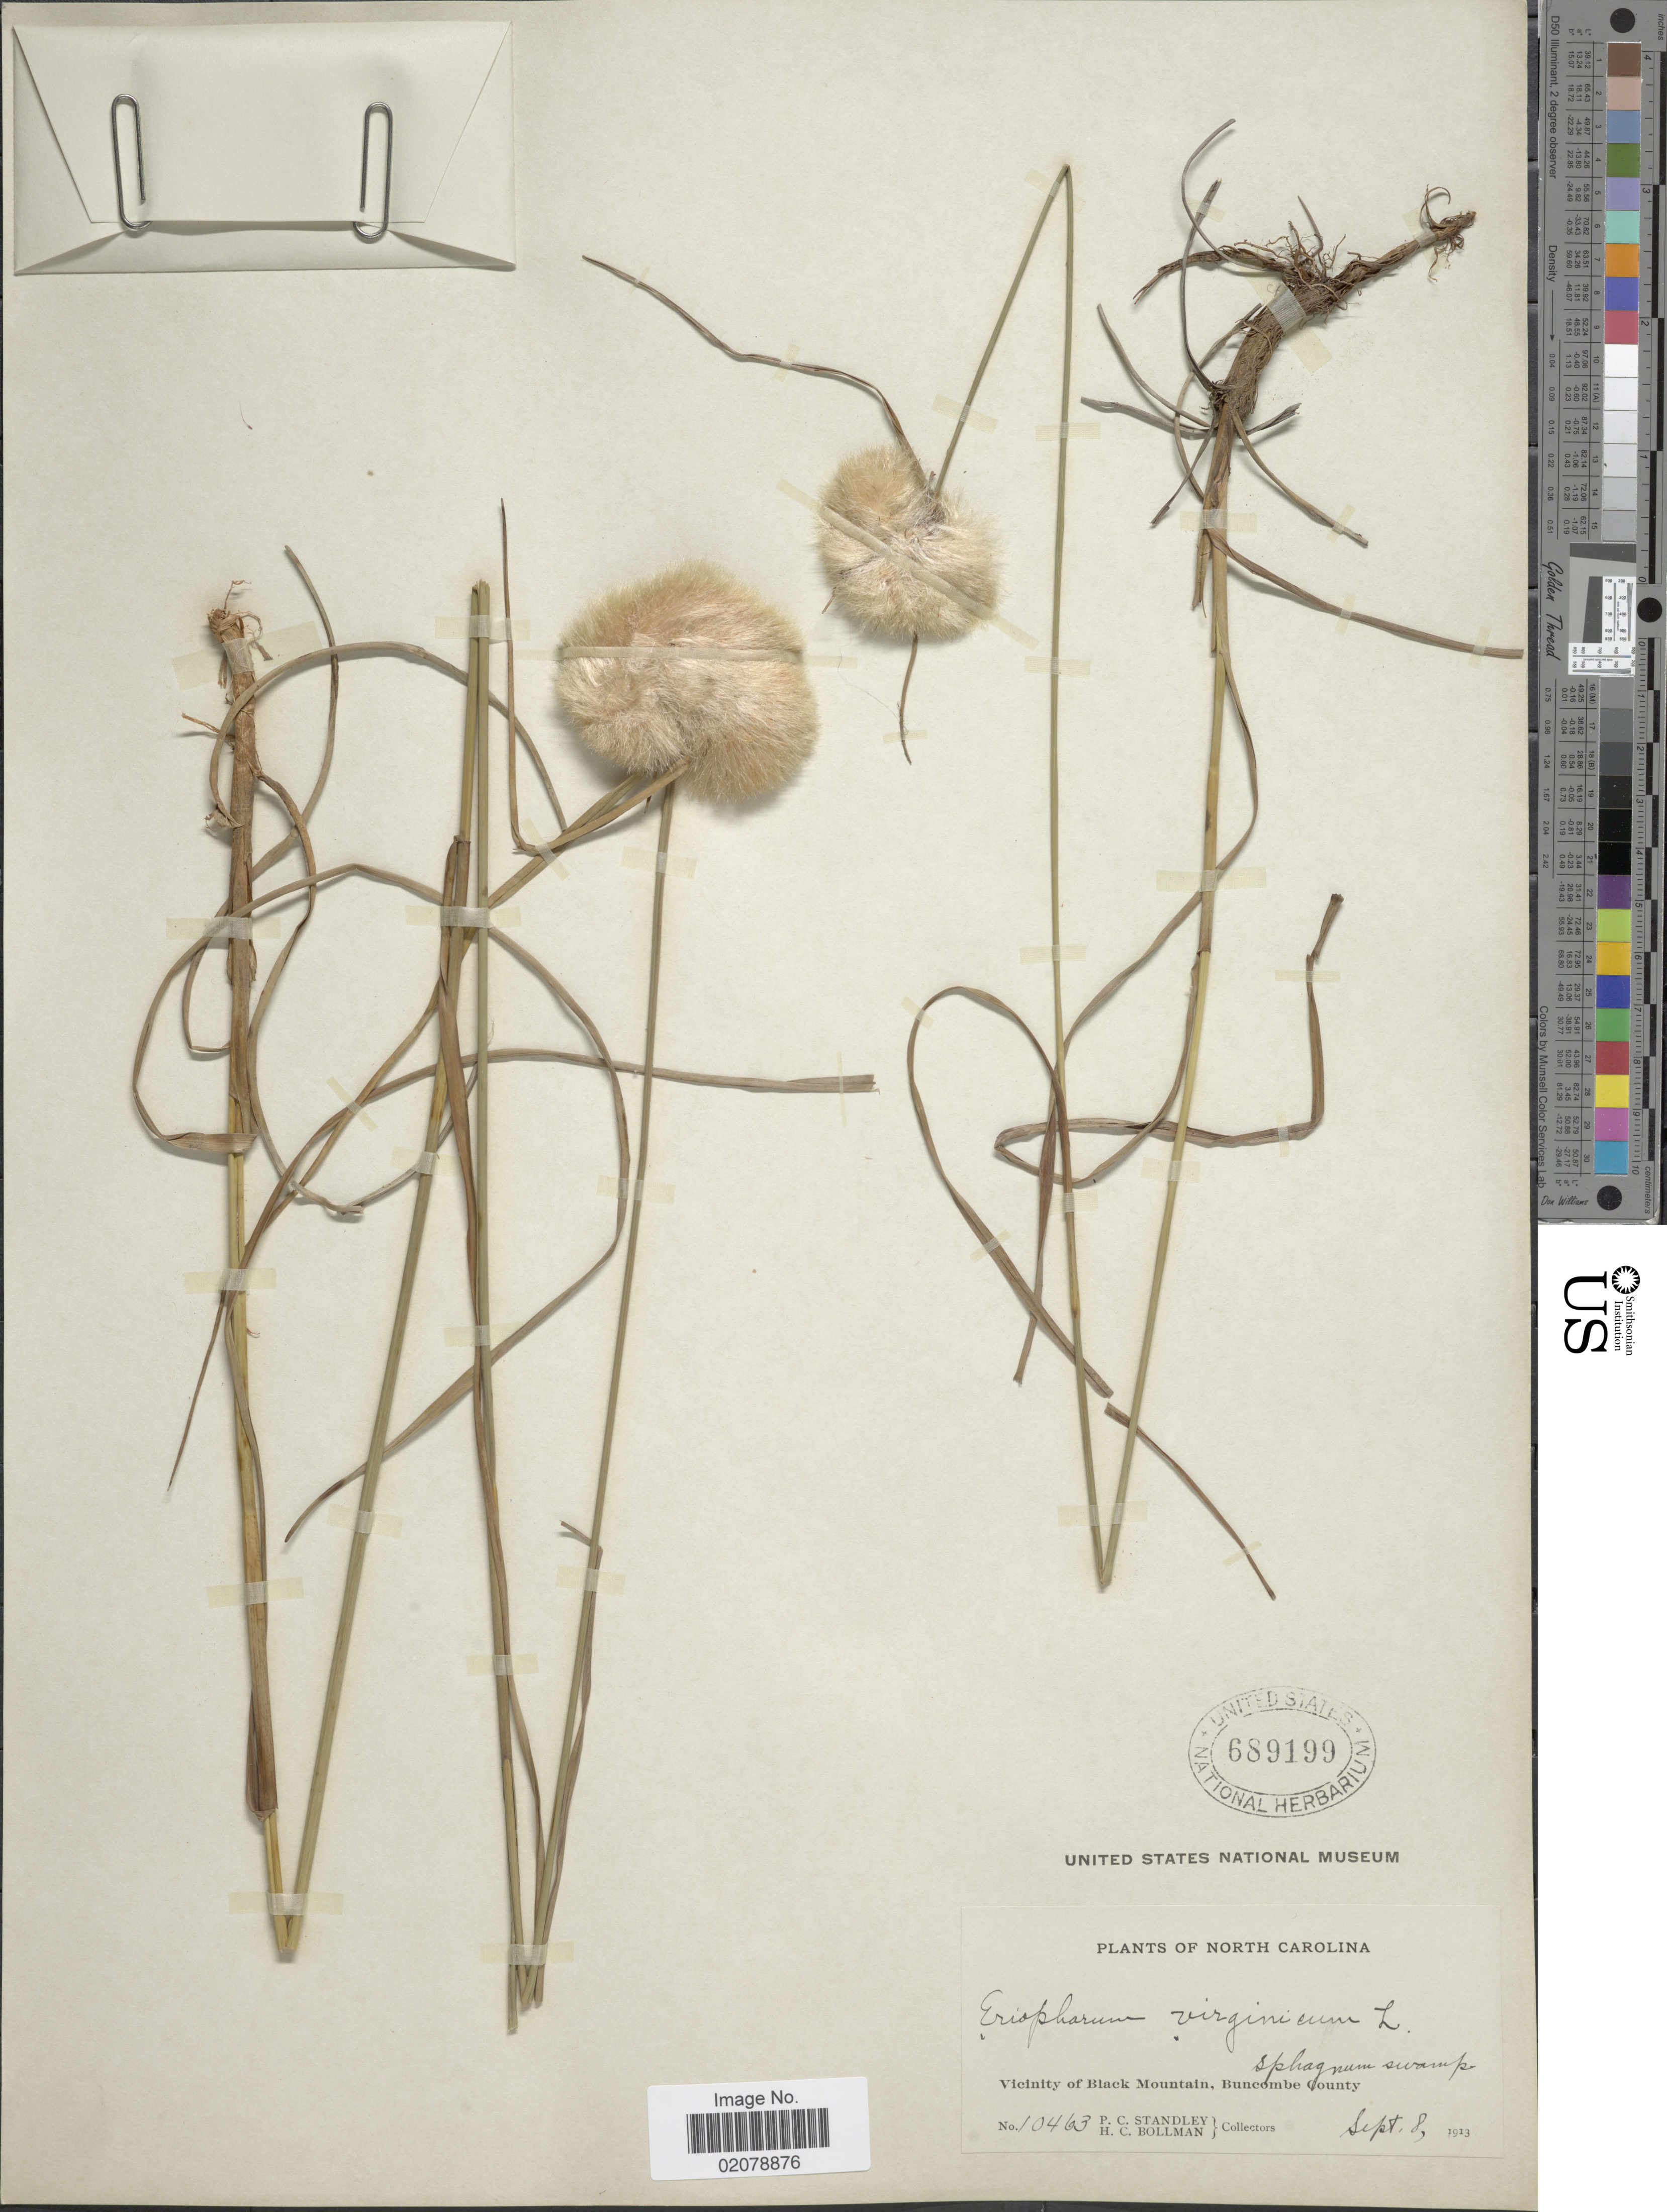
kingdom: Plantae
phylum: Tracheophyta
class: Liliopsida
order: Poales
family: Cyperaceae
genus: Eriophorum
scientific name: Eriophorum virginicum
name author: L.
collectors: P. C. Standley & H. C. Bollman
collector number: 10463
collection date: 1913-09-08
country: United States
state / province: North Carolina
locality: Vicinity of Black Mountain, Buncombe County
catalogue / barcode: US 689199